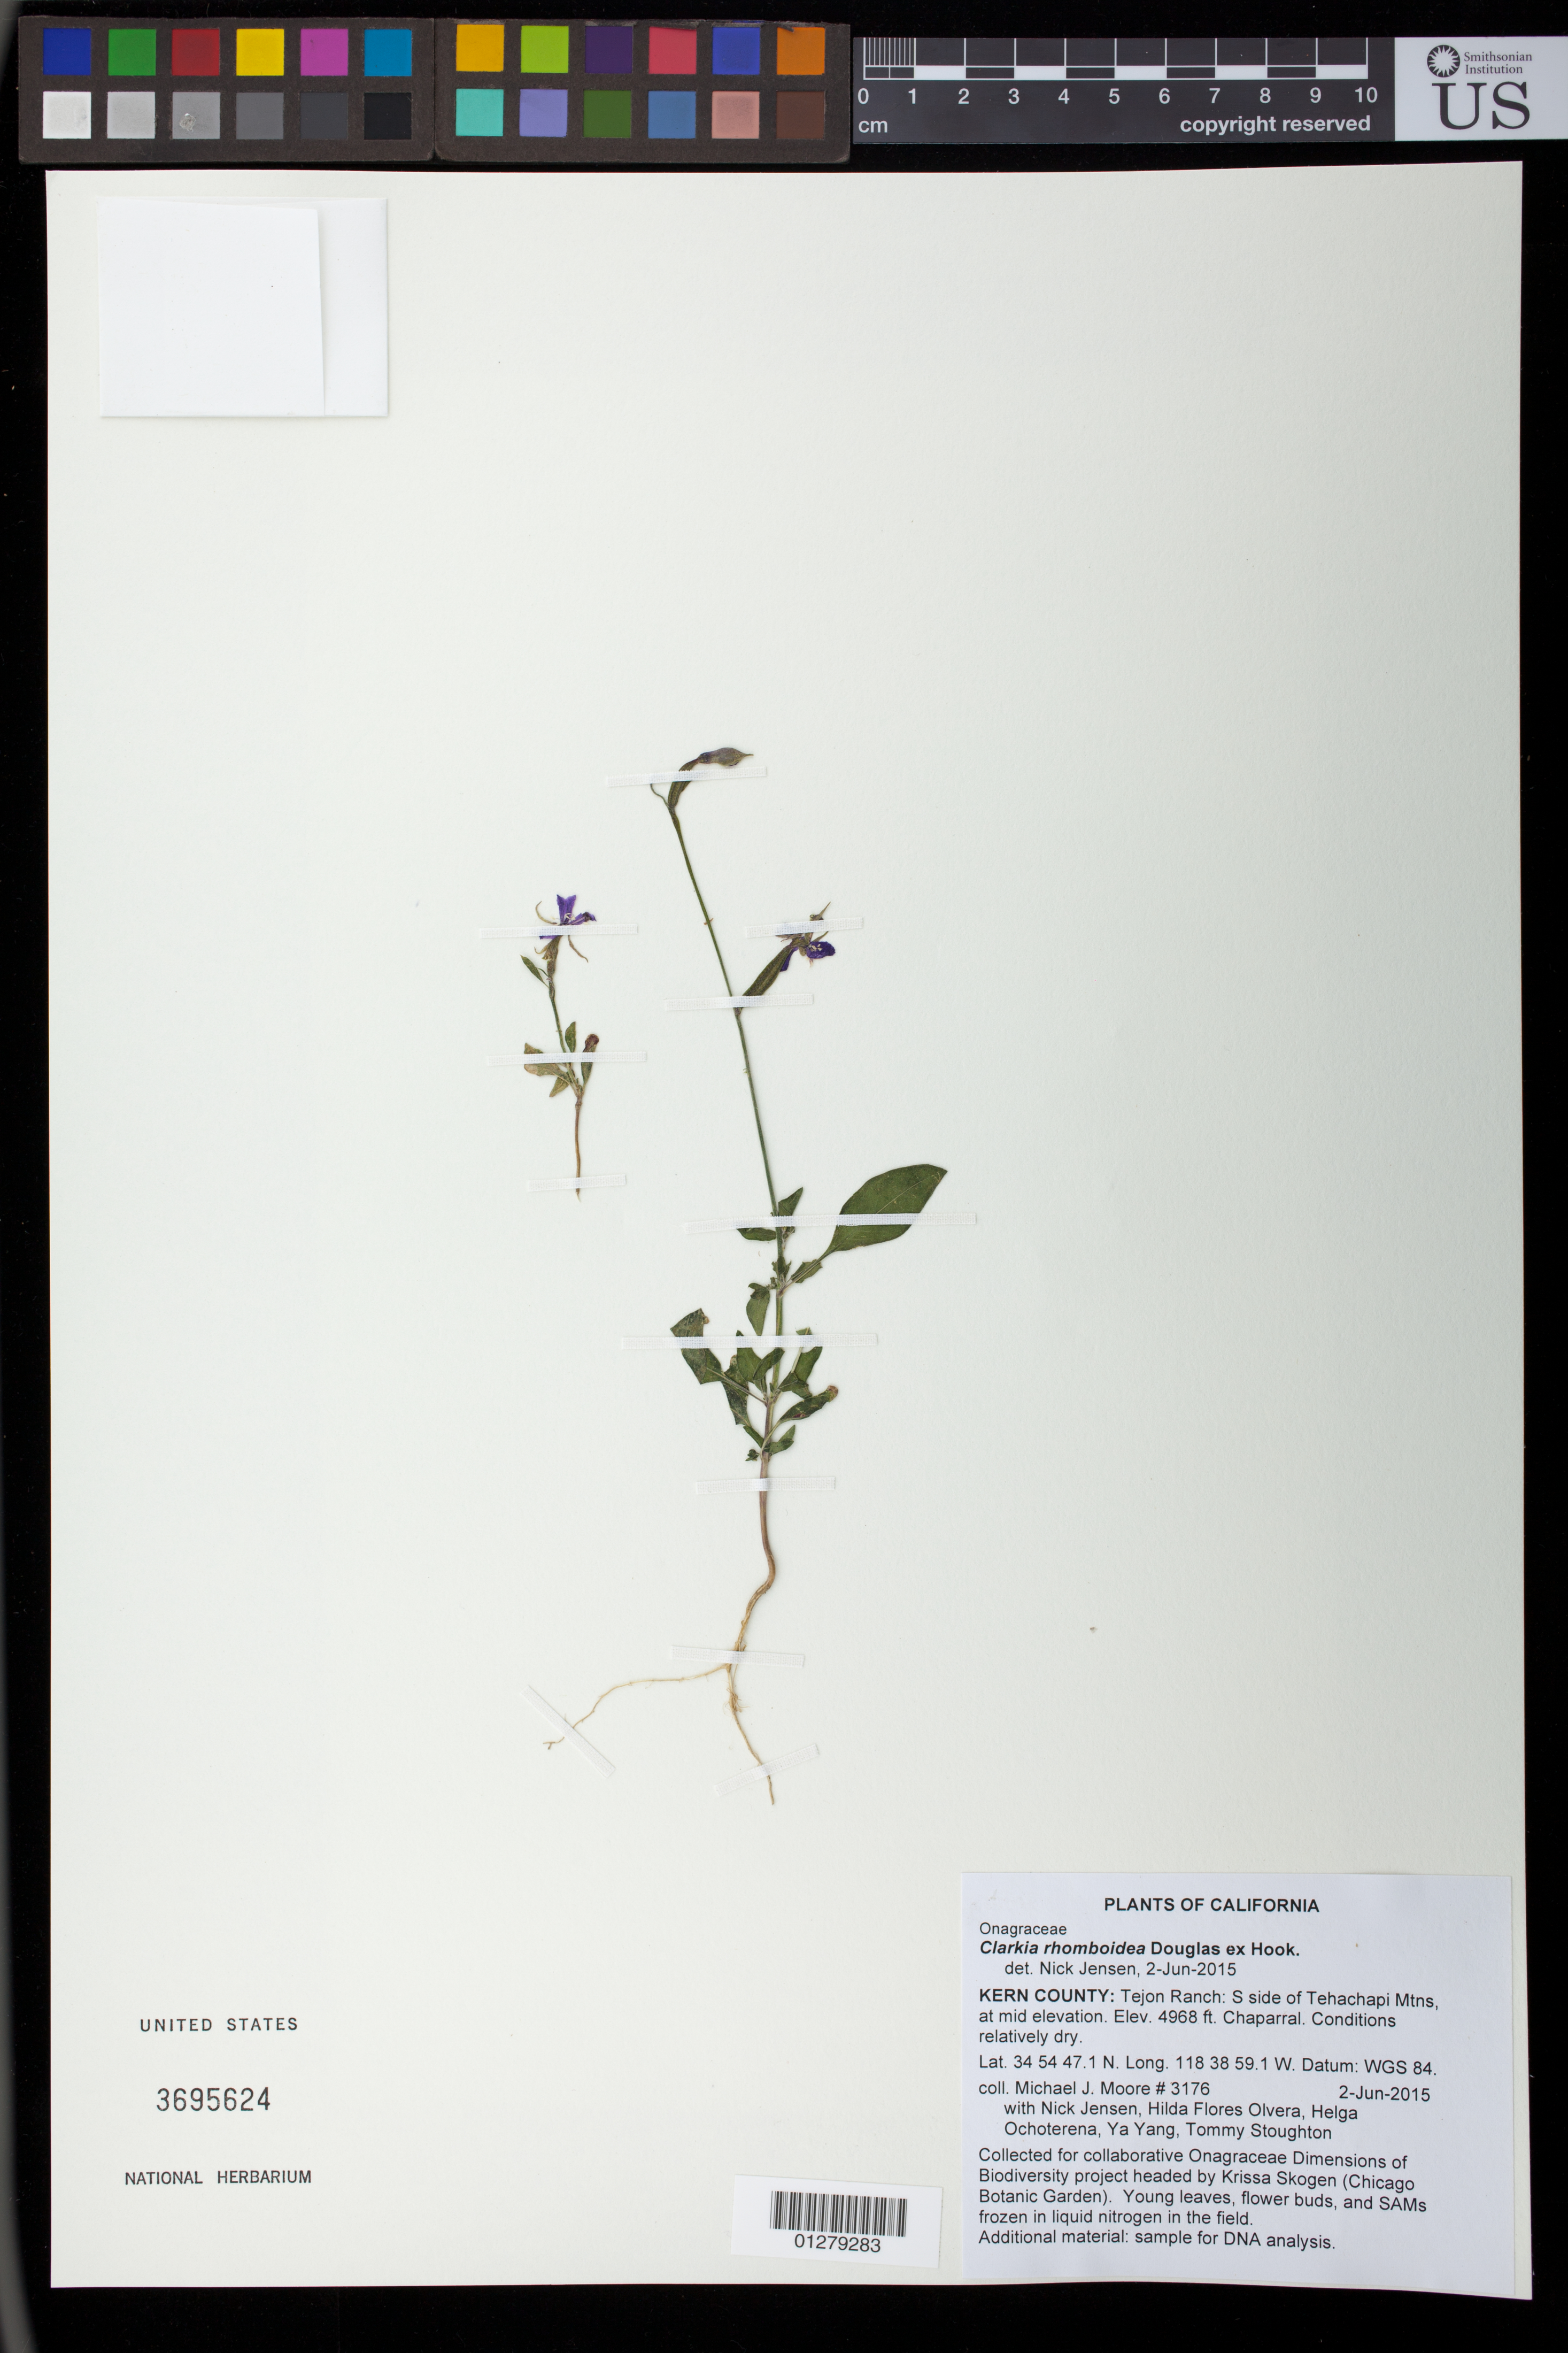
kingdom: Plantae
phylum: Tracheophyta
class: Magnoliopsida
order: Myrtales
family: Onagraceae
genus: Clarkia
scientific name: Clarkia rhomboidea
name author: Douglas ex Hook.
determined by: Jensen, N.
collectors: M. J. Moore, N. Jensen, H. Flores Olvera, H. Ochoterena-B., Y. Yang & T. Stoughton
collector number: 3176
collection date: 2015-06-02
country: United States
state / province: California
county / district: Kern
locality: Tejon Ranch: S side of Tehachapi Mtns, at mid elevation.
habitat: Chaparral. Conditions relatively dry.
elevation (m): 1514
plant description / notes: Collected for collaborative Onagraceae Dimensions of Biodiversity project headed by Krissa Skogen (Chicago Botanic Garden). Young leaves, flower buds, and SAMs frozen in liquid nitrogen in the field.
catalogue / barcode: US 3695624